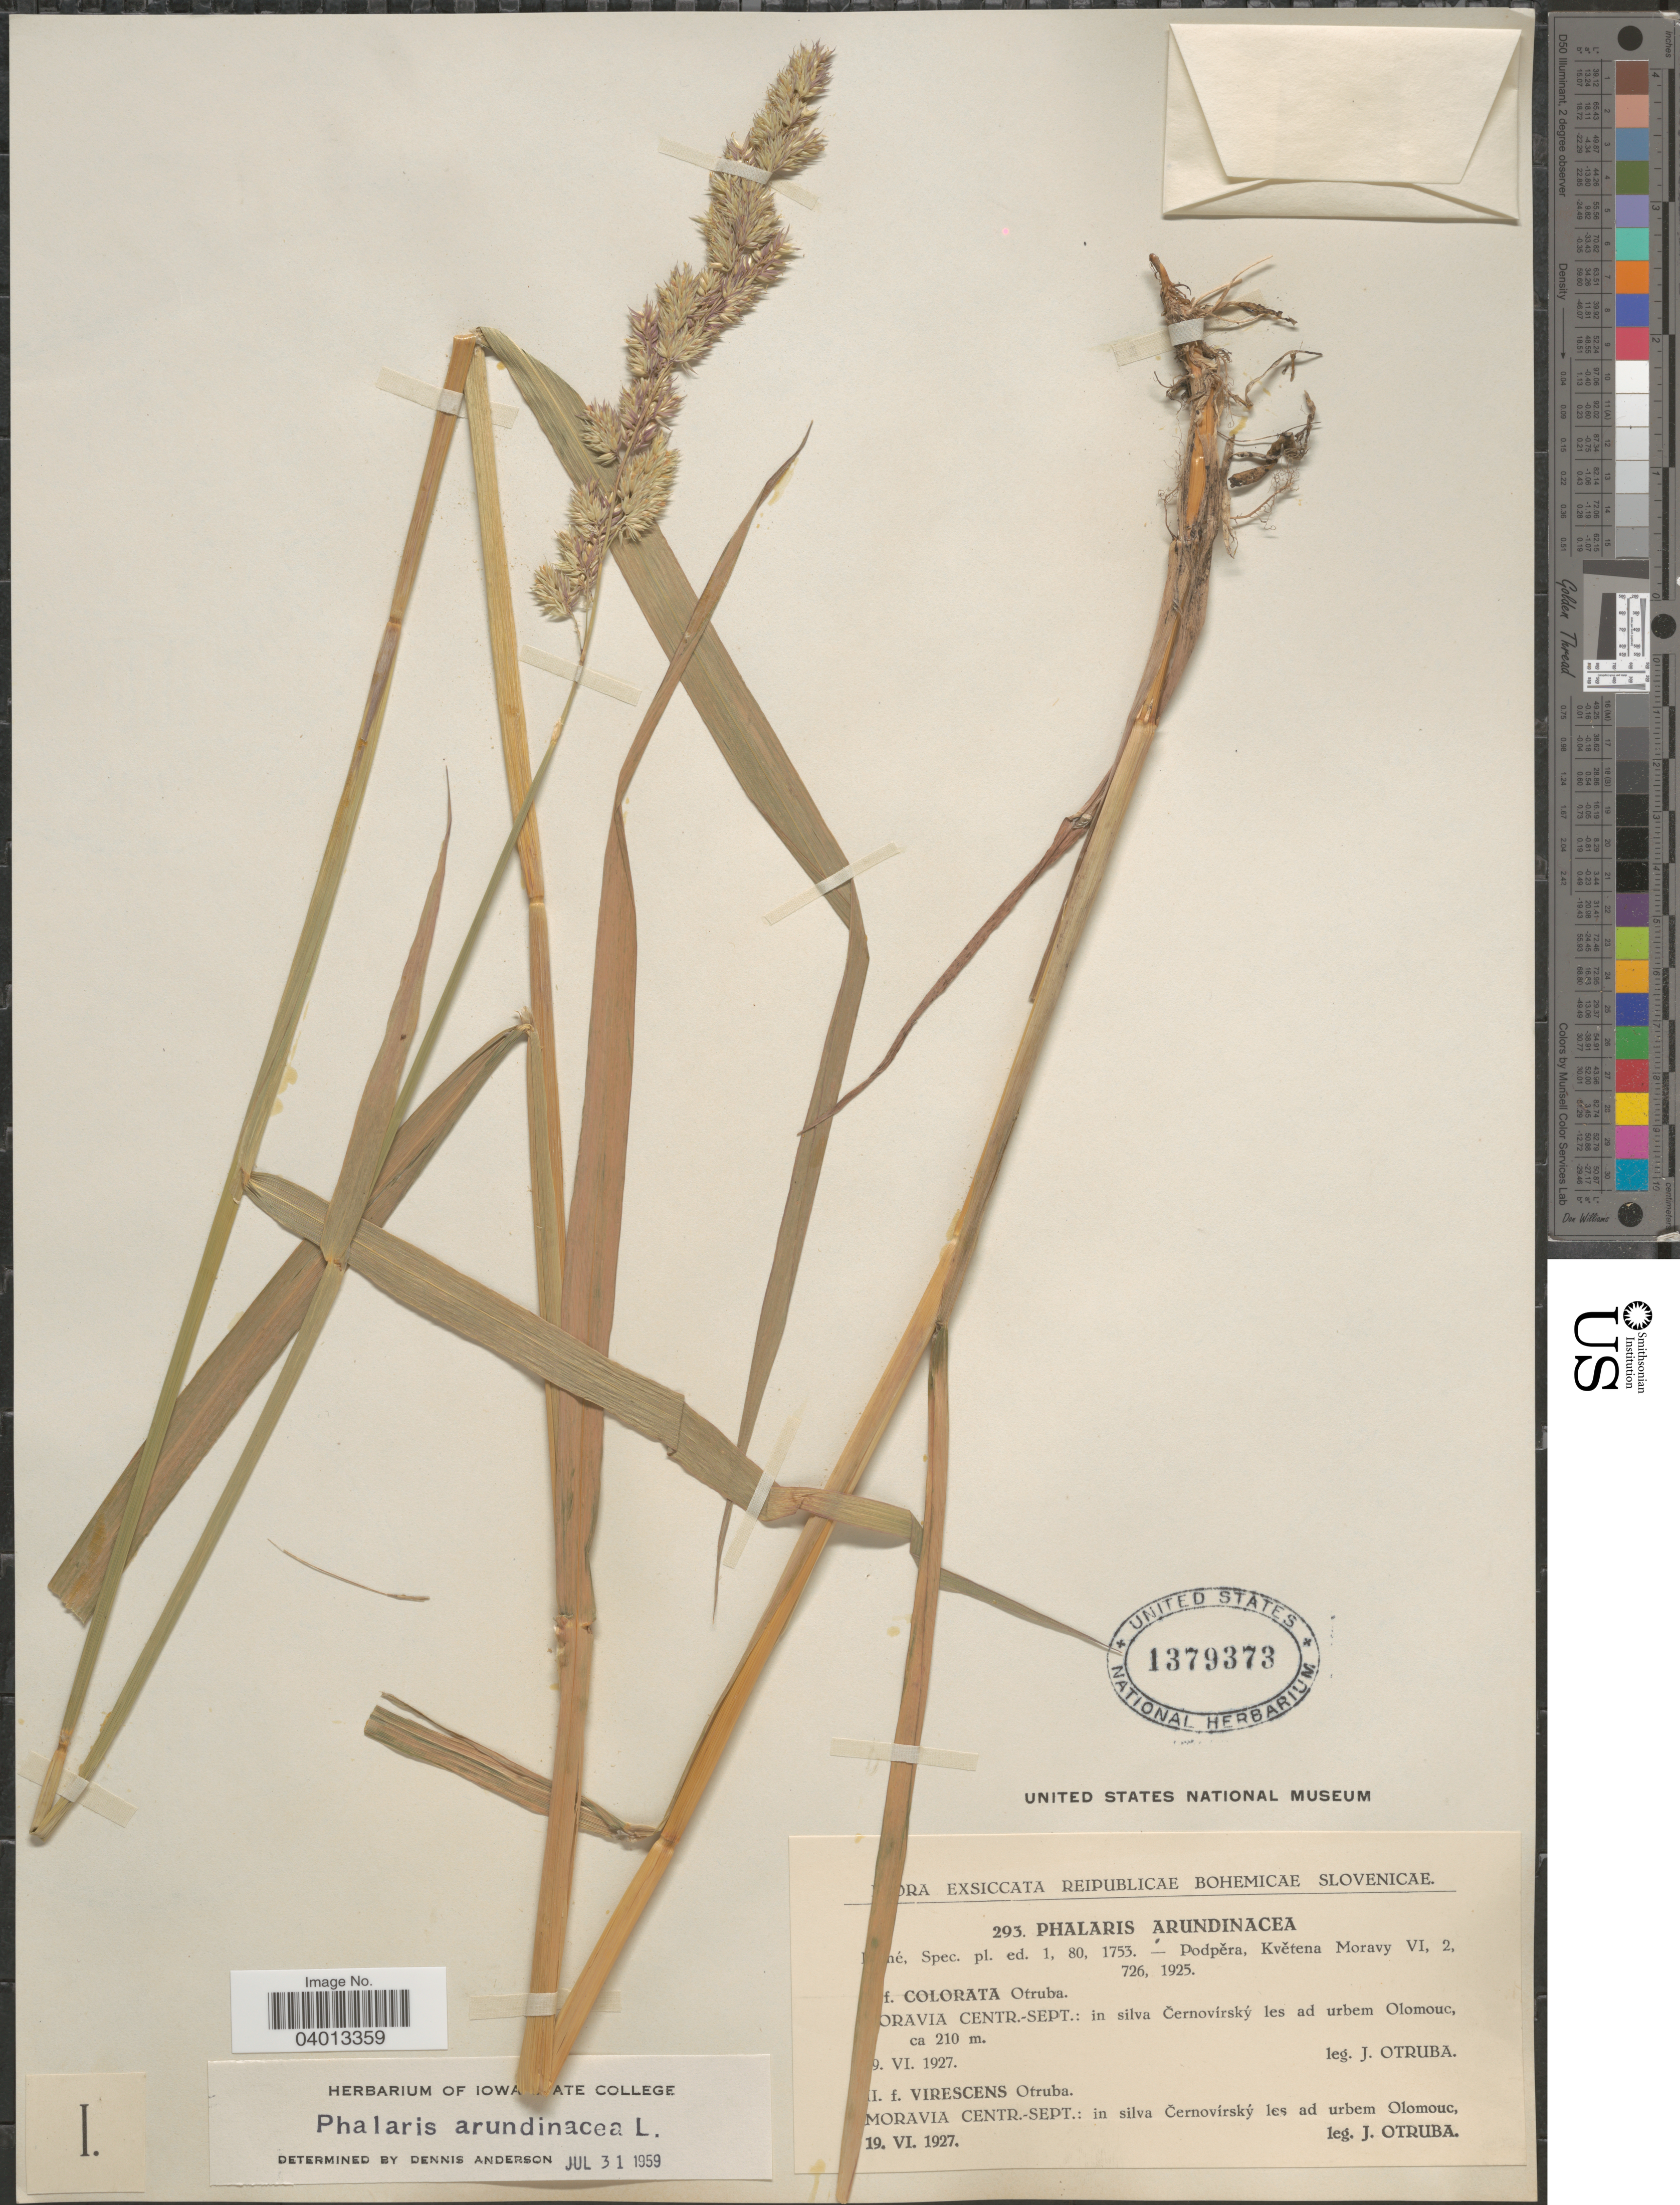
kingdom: Plantae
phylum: Tracheophyta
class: Liliopsida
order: Poales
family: Poaceae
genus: Phalaris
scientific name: Phalaris arundinacea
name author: L.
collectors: J. Otruba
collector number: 293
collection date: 1927-06-19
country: Czechia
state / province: Olomouc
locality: Reipublica Bohemicae Slovenicae. Moravia Centr.-Sept.: in silva Černovírský les ad urbem Olomouc.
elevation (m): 210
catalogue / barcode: US 1379373